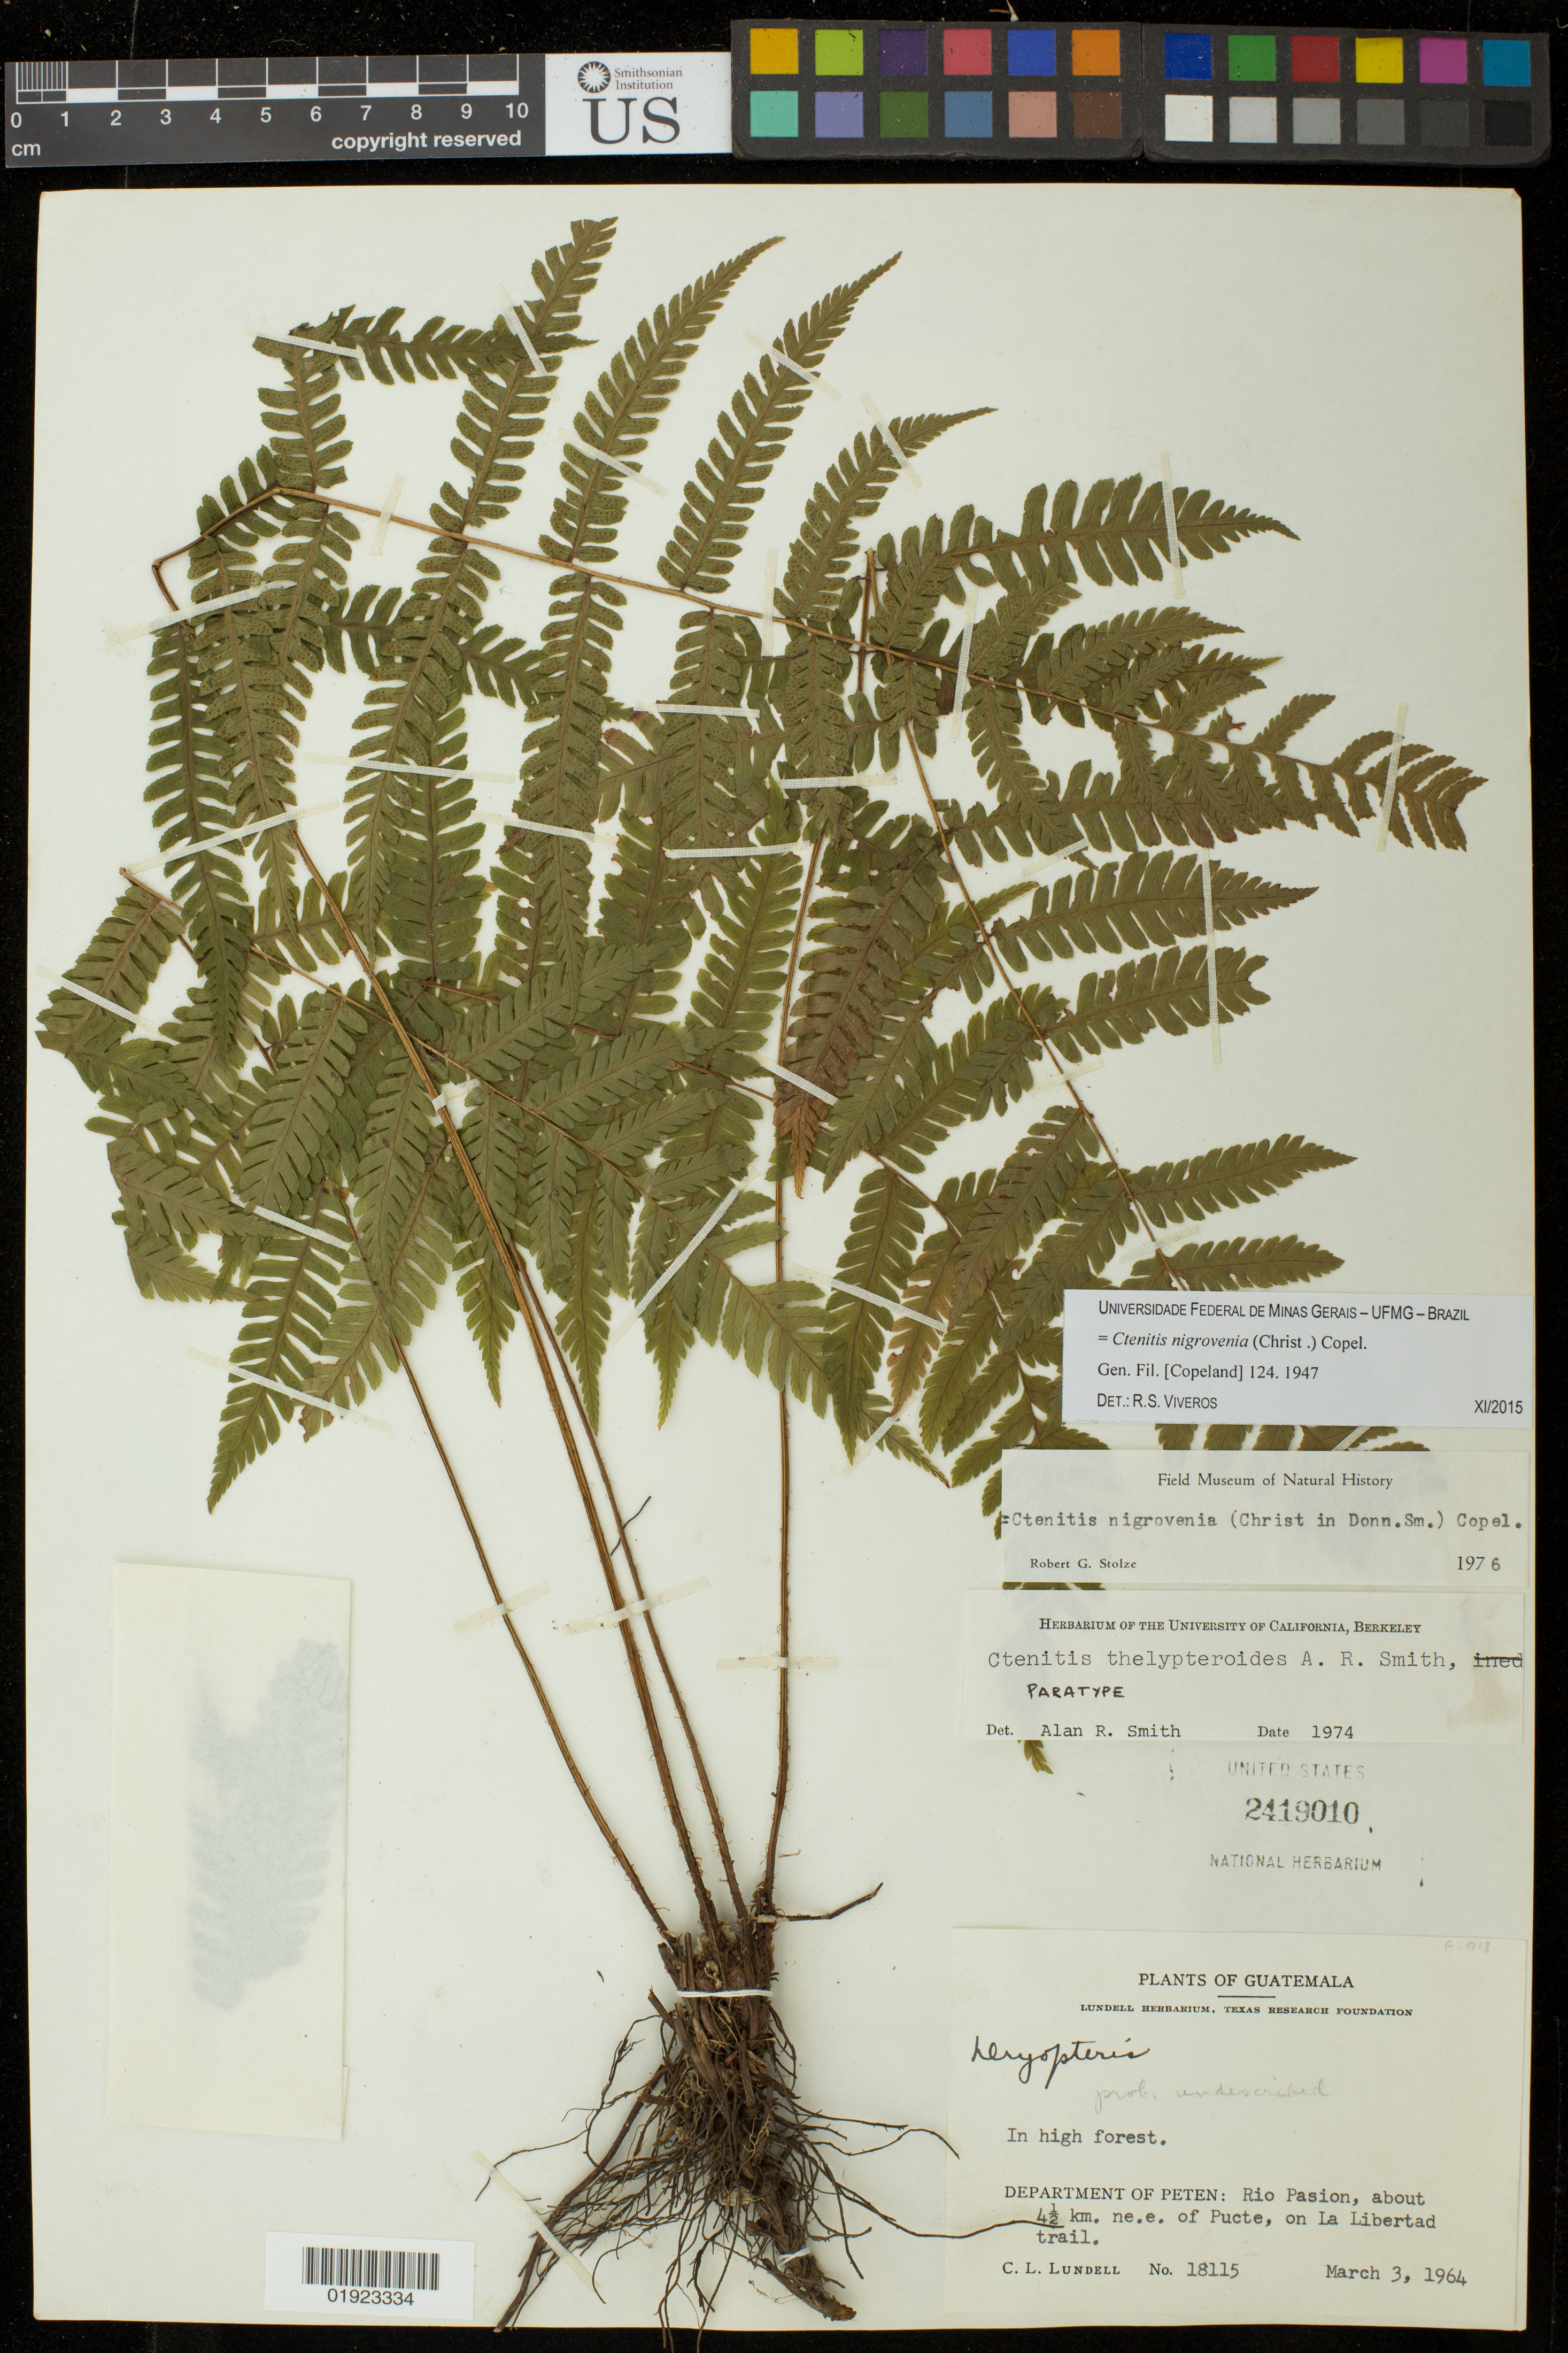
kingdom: Plantae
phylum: Tracheophyta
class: Polypodiopsida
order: Polypodiales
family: Dryopteridaceae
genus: Ctenitis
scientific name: Ctenitis nigrovenia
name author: (Christ) Copel.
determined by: Viveros, R. S.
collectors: C. L. Lundell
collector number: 18115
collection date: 1964-03-03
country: Guatemala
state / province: El Petén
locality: Rio Pasion, about 4 1/2 km NE.E. of Pucte, on La Libertad Trail.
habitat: High forest.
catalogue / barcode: US 2419010